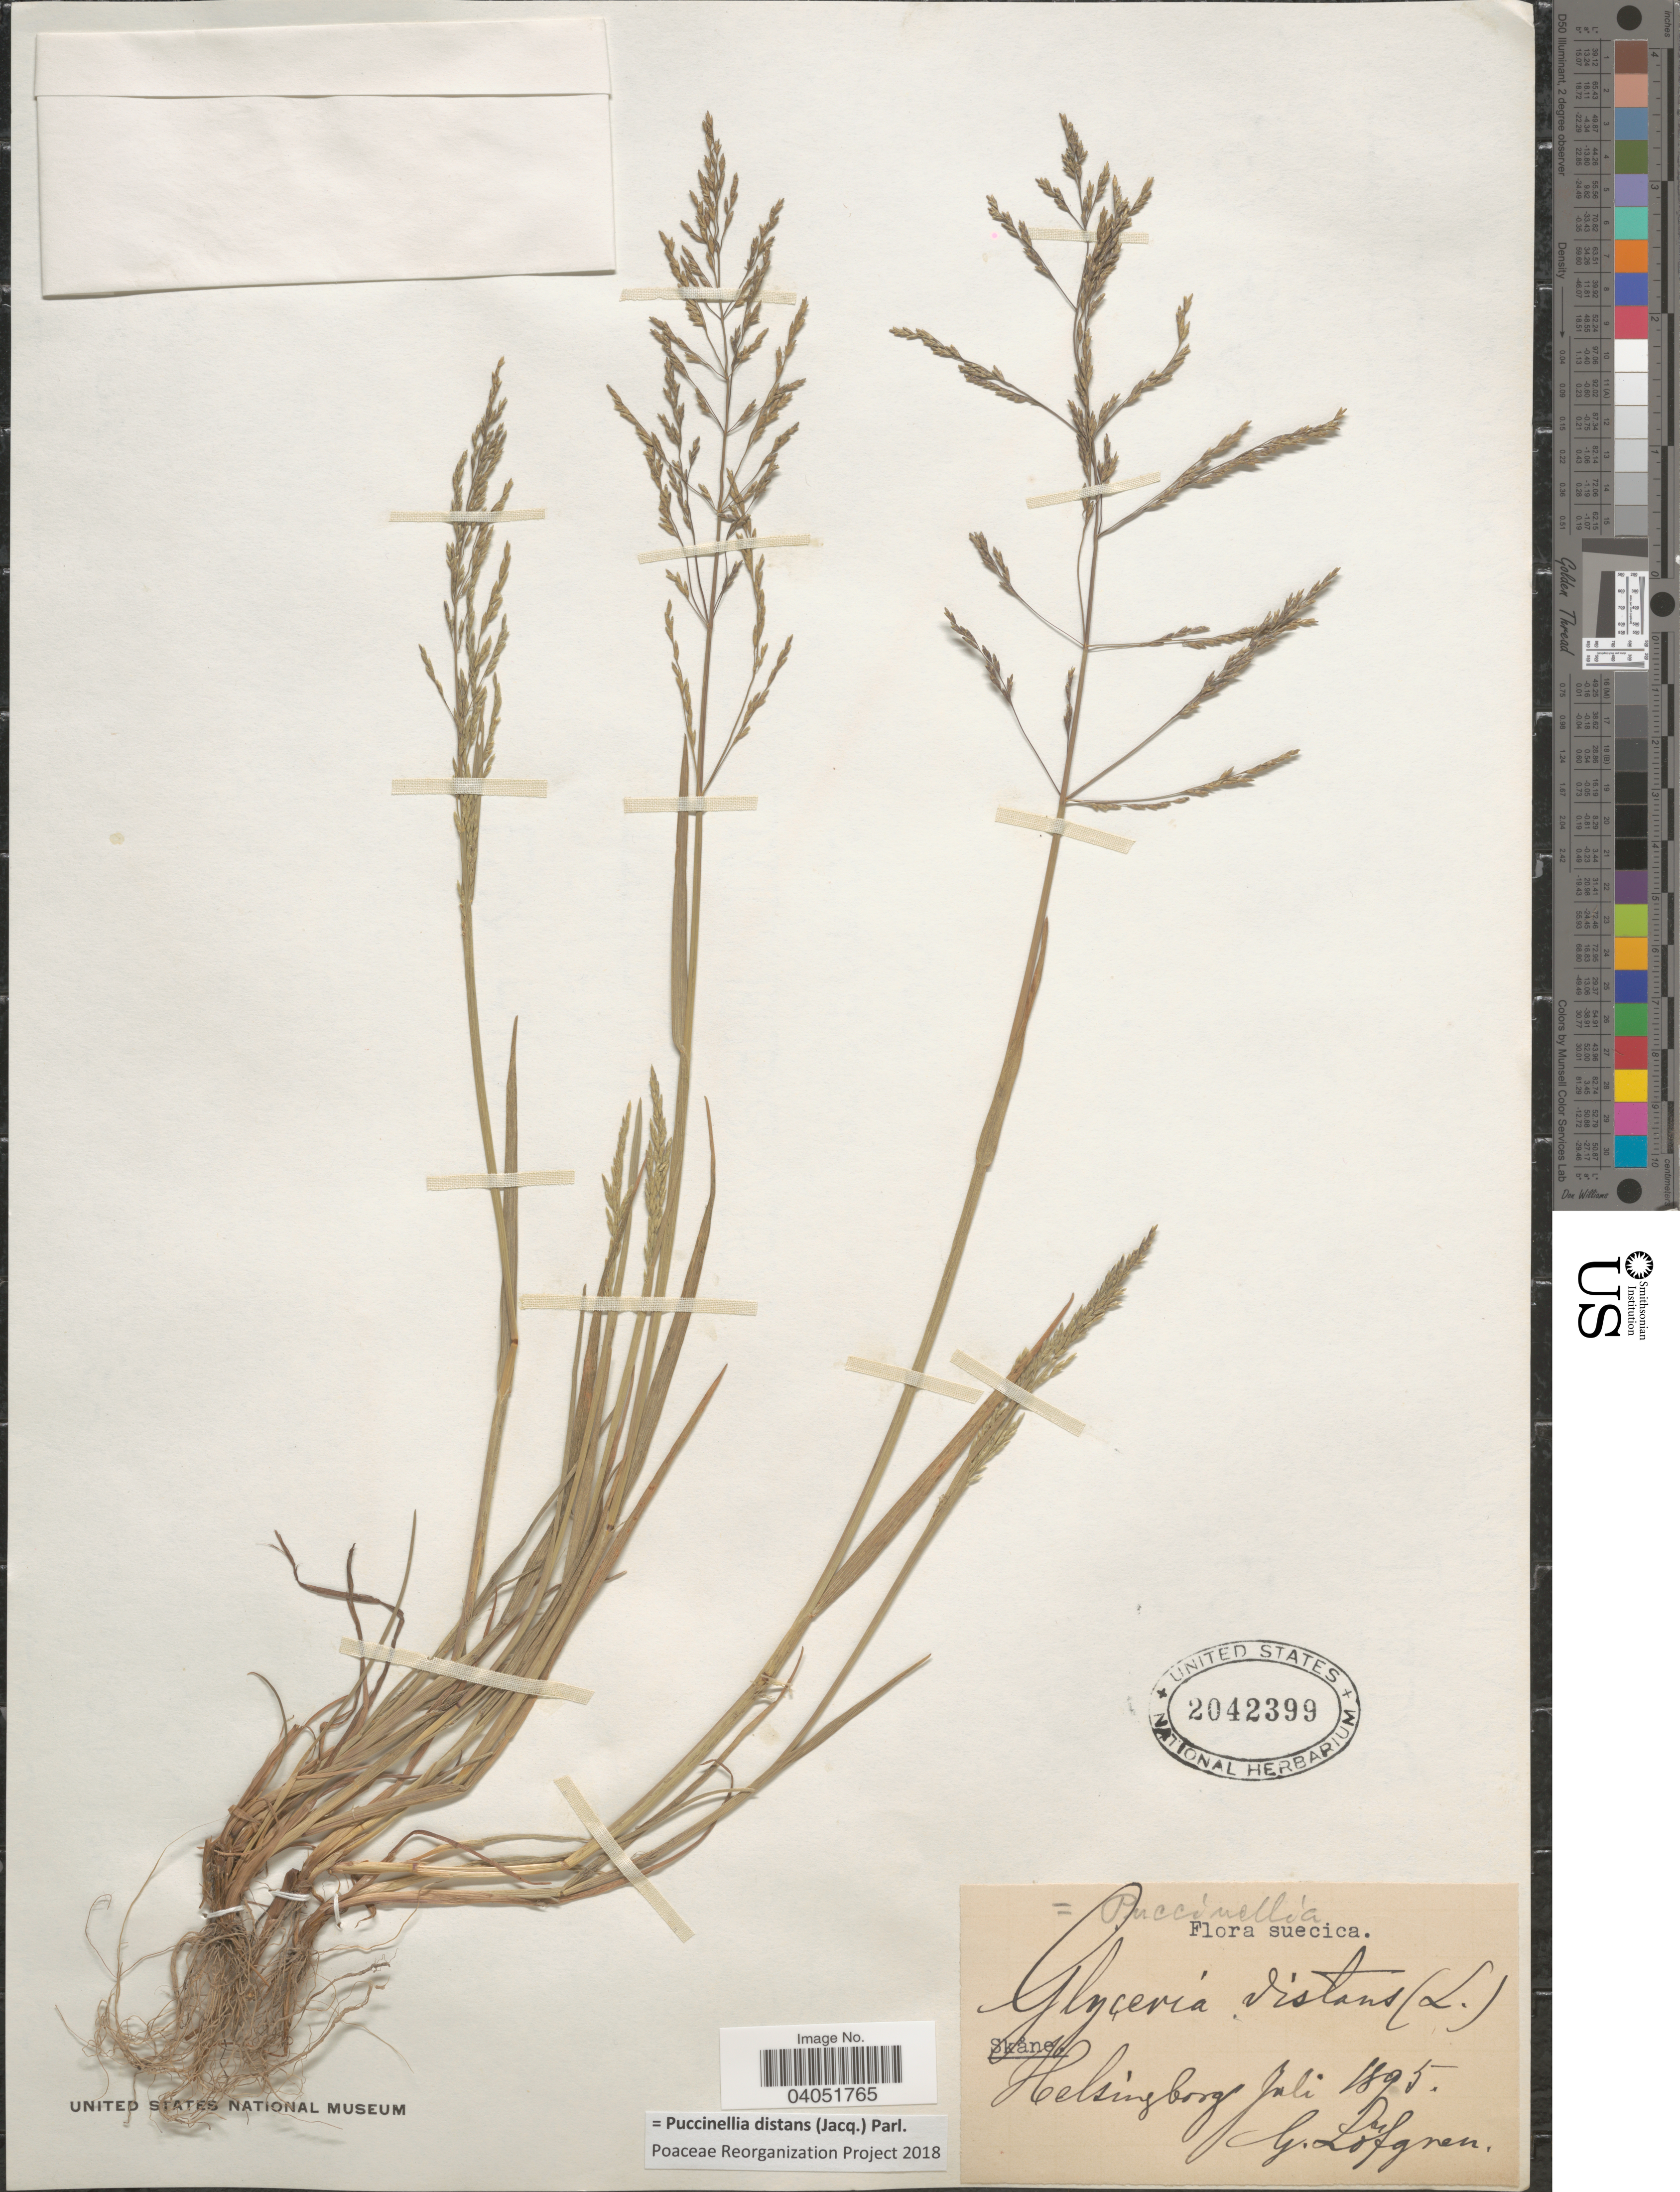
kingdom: Plantae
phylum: Tracheophyta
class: Liliopsida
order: Poales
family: Poaceae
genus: Puccinellia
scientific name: Puccinellia distans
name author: (Jacq.) Parl.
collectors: G. Löfgren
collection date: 1895-07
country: Sweden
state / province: Skåne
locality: Suecica. Helsingborg.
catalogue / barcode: US 2042399